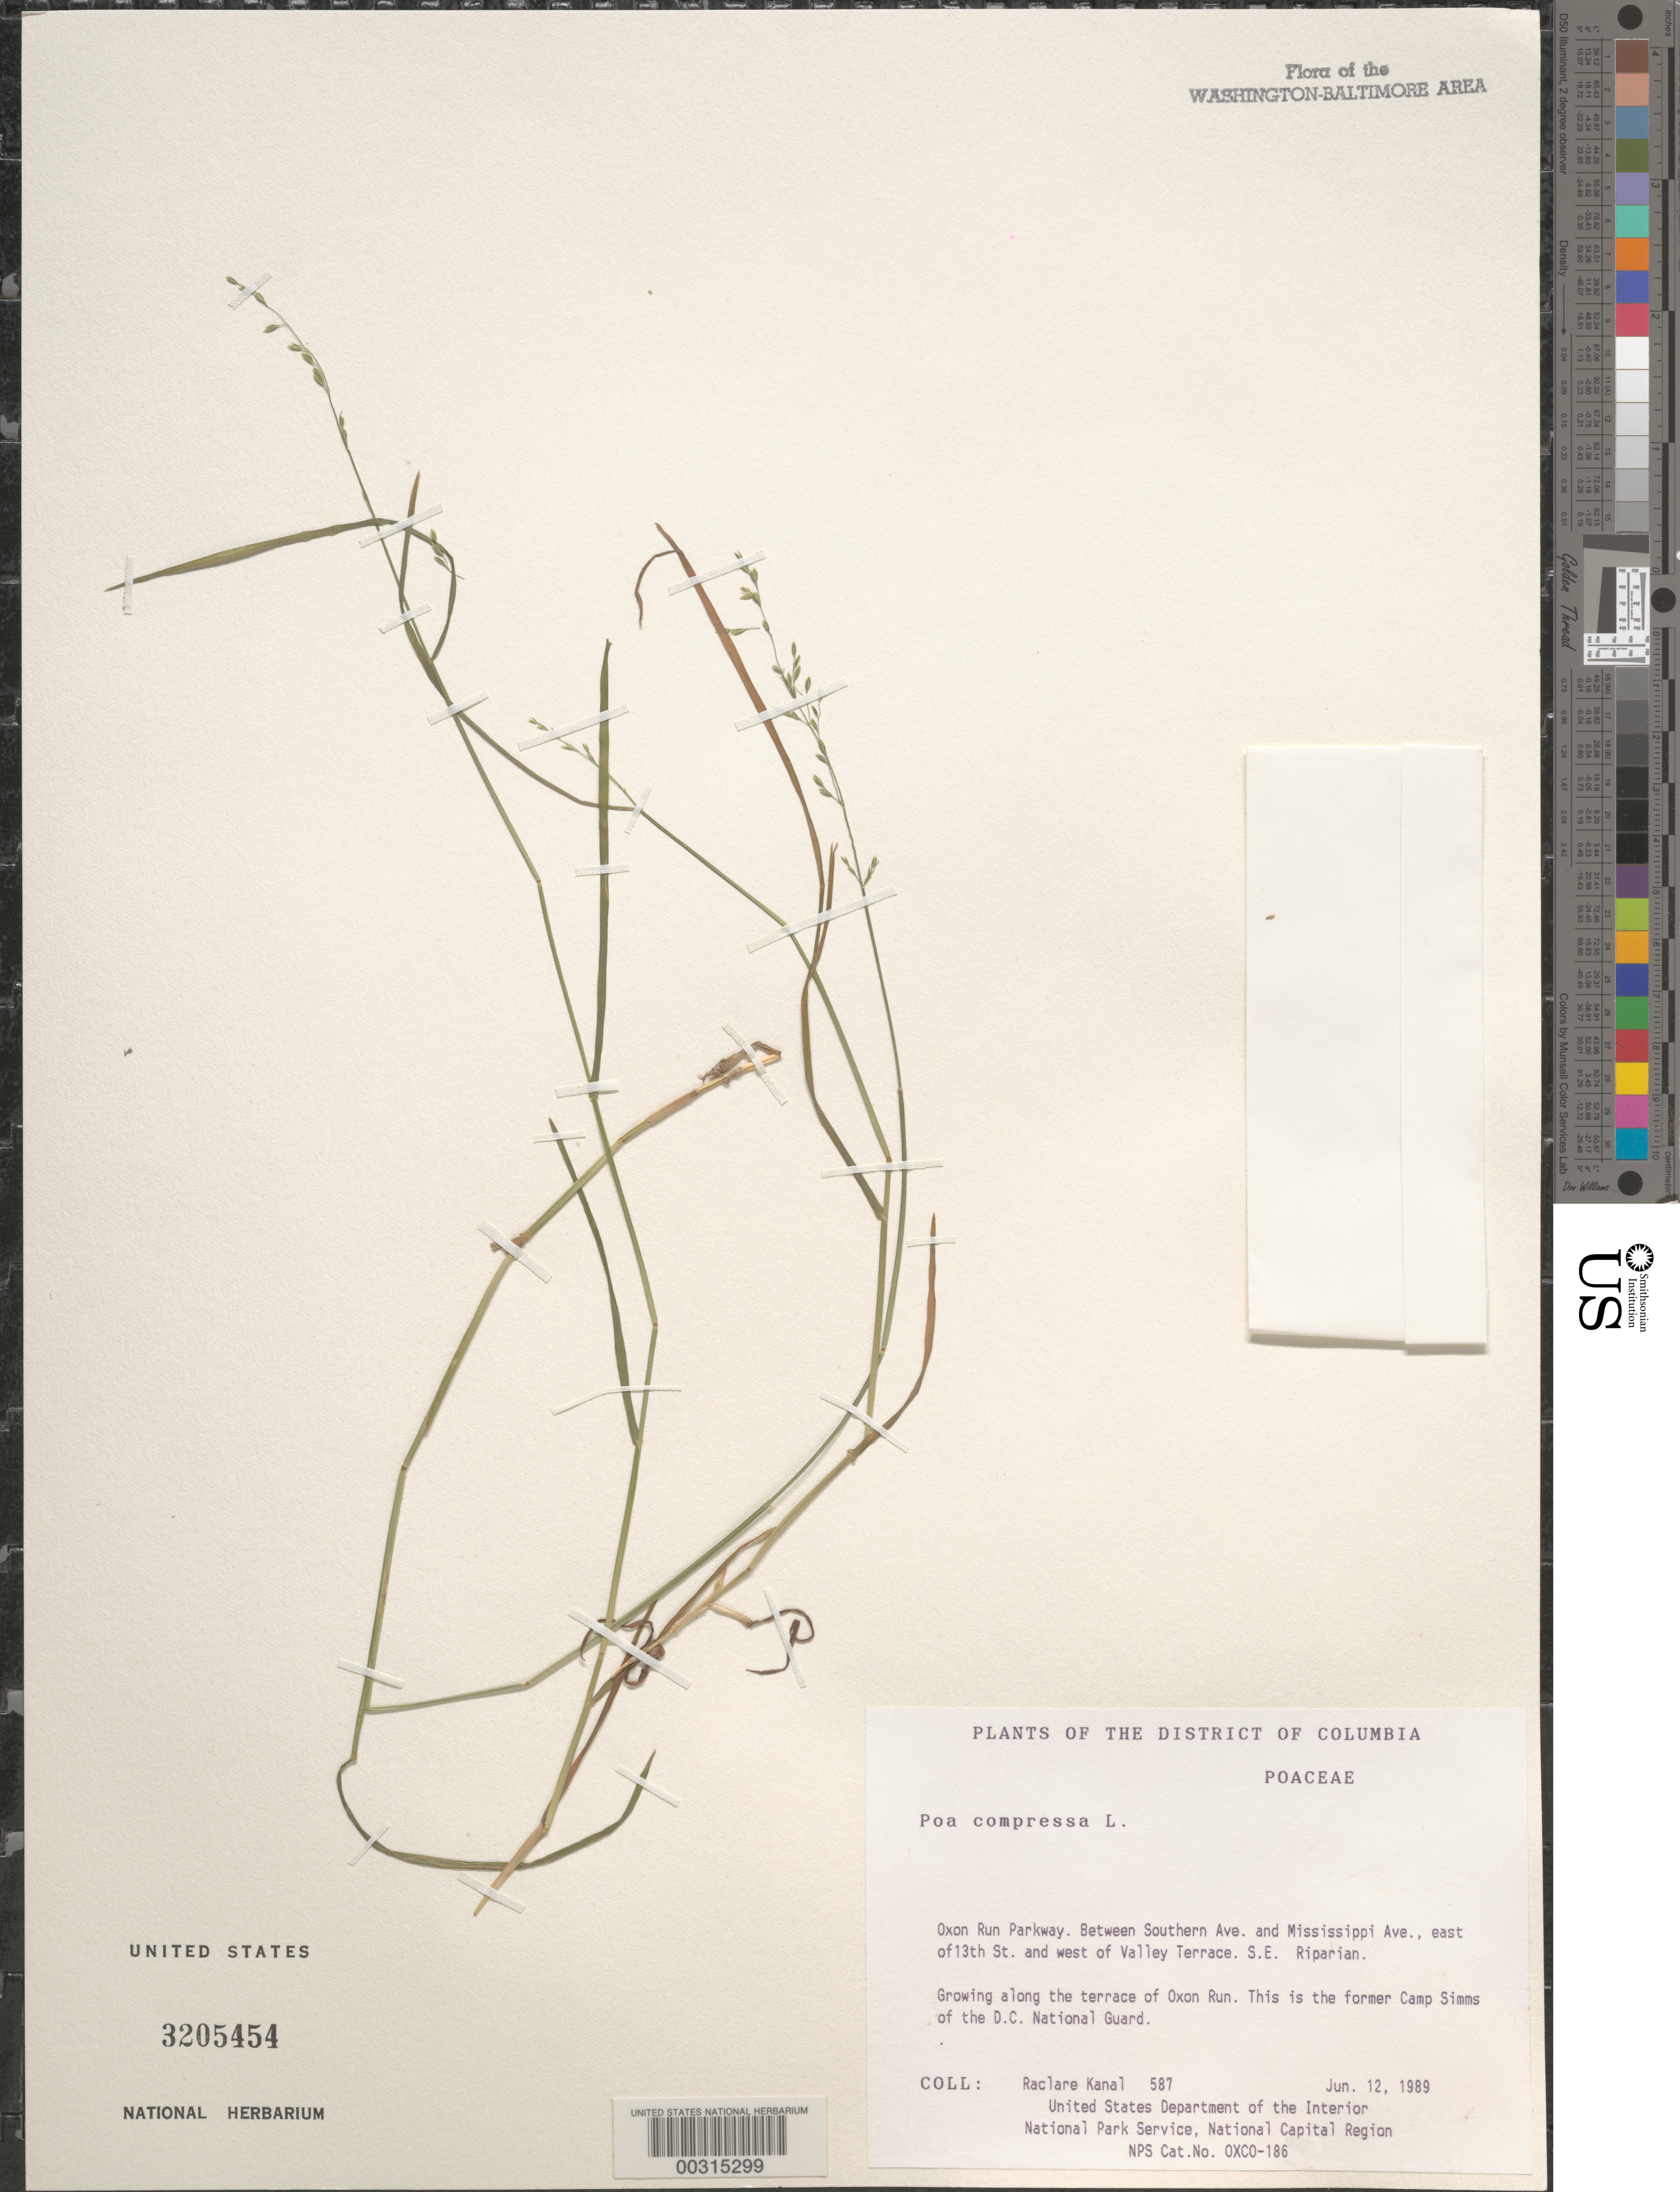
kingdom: Plantae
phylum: Tracheophyta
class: Liliopsida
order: Poales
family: Poaceae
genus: Poa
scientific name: Poa compressa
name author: L.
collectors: R. Kanal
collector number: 587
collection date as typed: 12 Jun 1989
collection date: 1989-06-12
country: United States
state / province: Maryland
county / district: Prince George's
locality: Oxon Hill, between Southern Ave and Mississippi Ave, E of 13th St and W of Valley Terrace, SE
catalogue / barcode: US 3205454